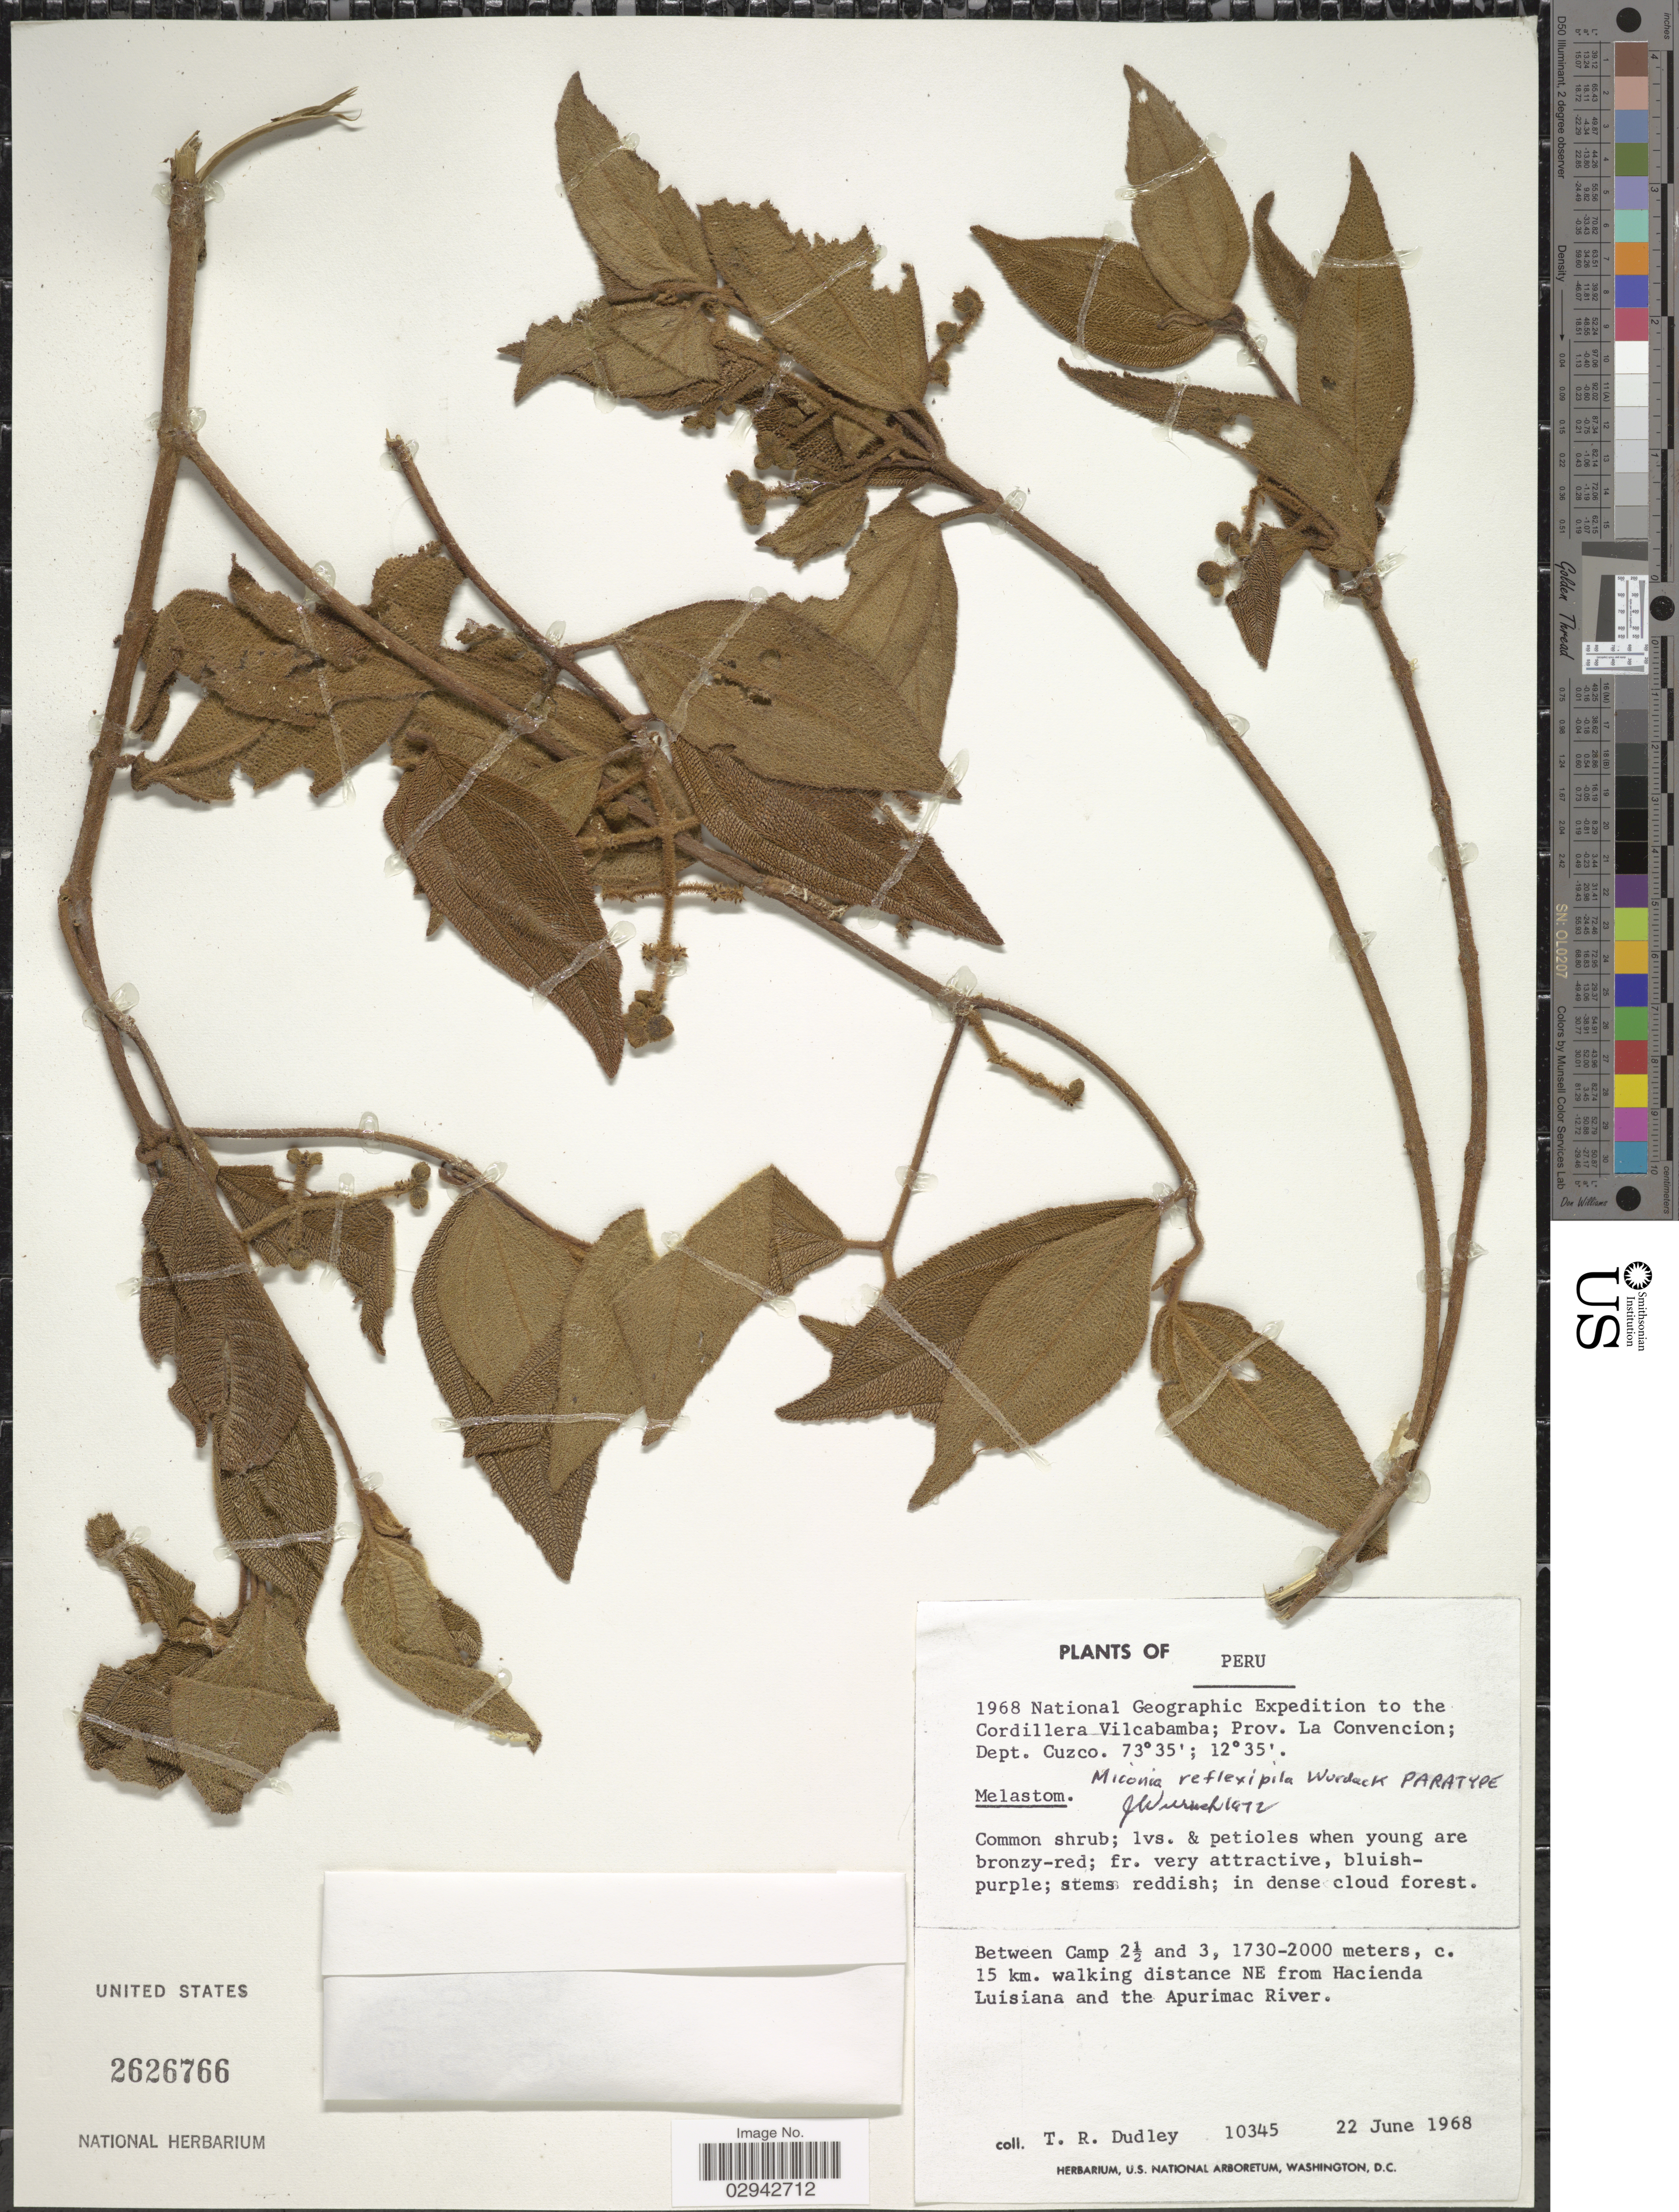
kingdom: Plantae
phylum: Tracheophyta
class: Magnoliopsida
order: Myrtales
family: Melastomataceae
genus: Miconia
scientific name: Miconia reflexipila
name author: Wurdack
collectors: T. R. Dudley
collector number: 10345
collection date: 1968-06-22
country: Peru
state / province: Cusco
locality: Province La Convencion; Dept. Cuzco, Between Camp 2½ and 3m c. 15 km. walking distance NE from Hacienda Luisiana and the Apurimac River.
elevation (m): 1730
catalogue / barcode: US 2626766